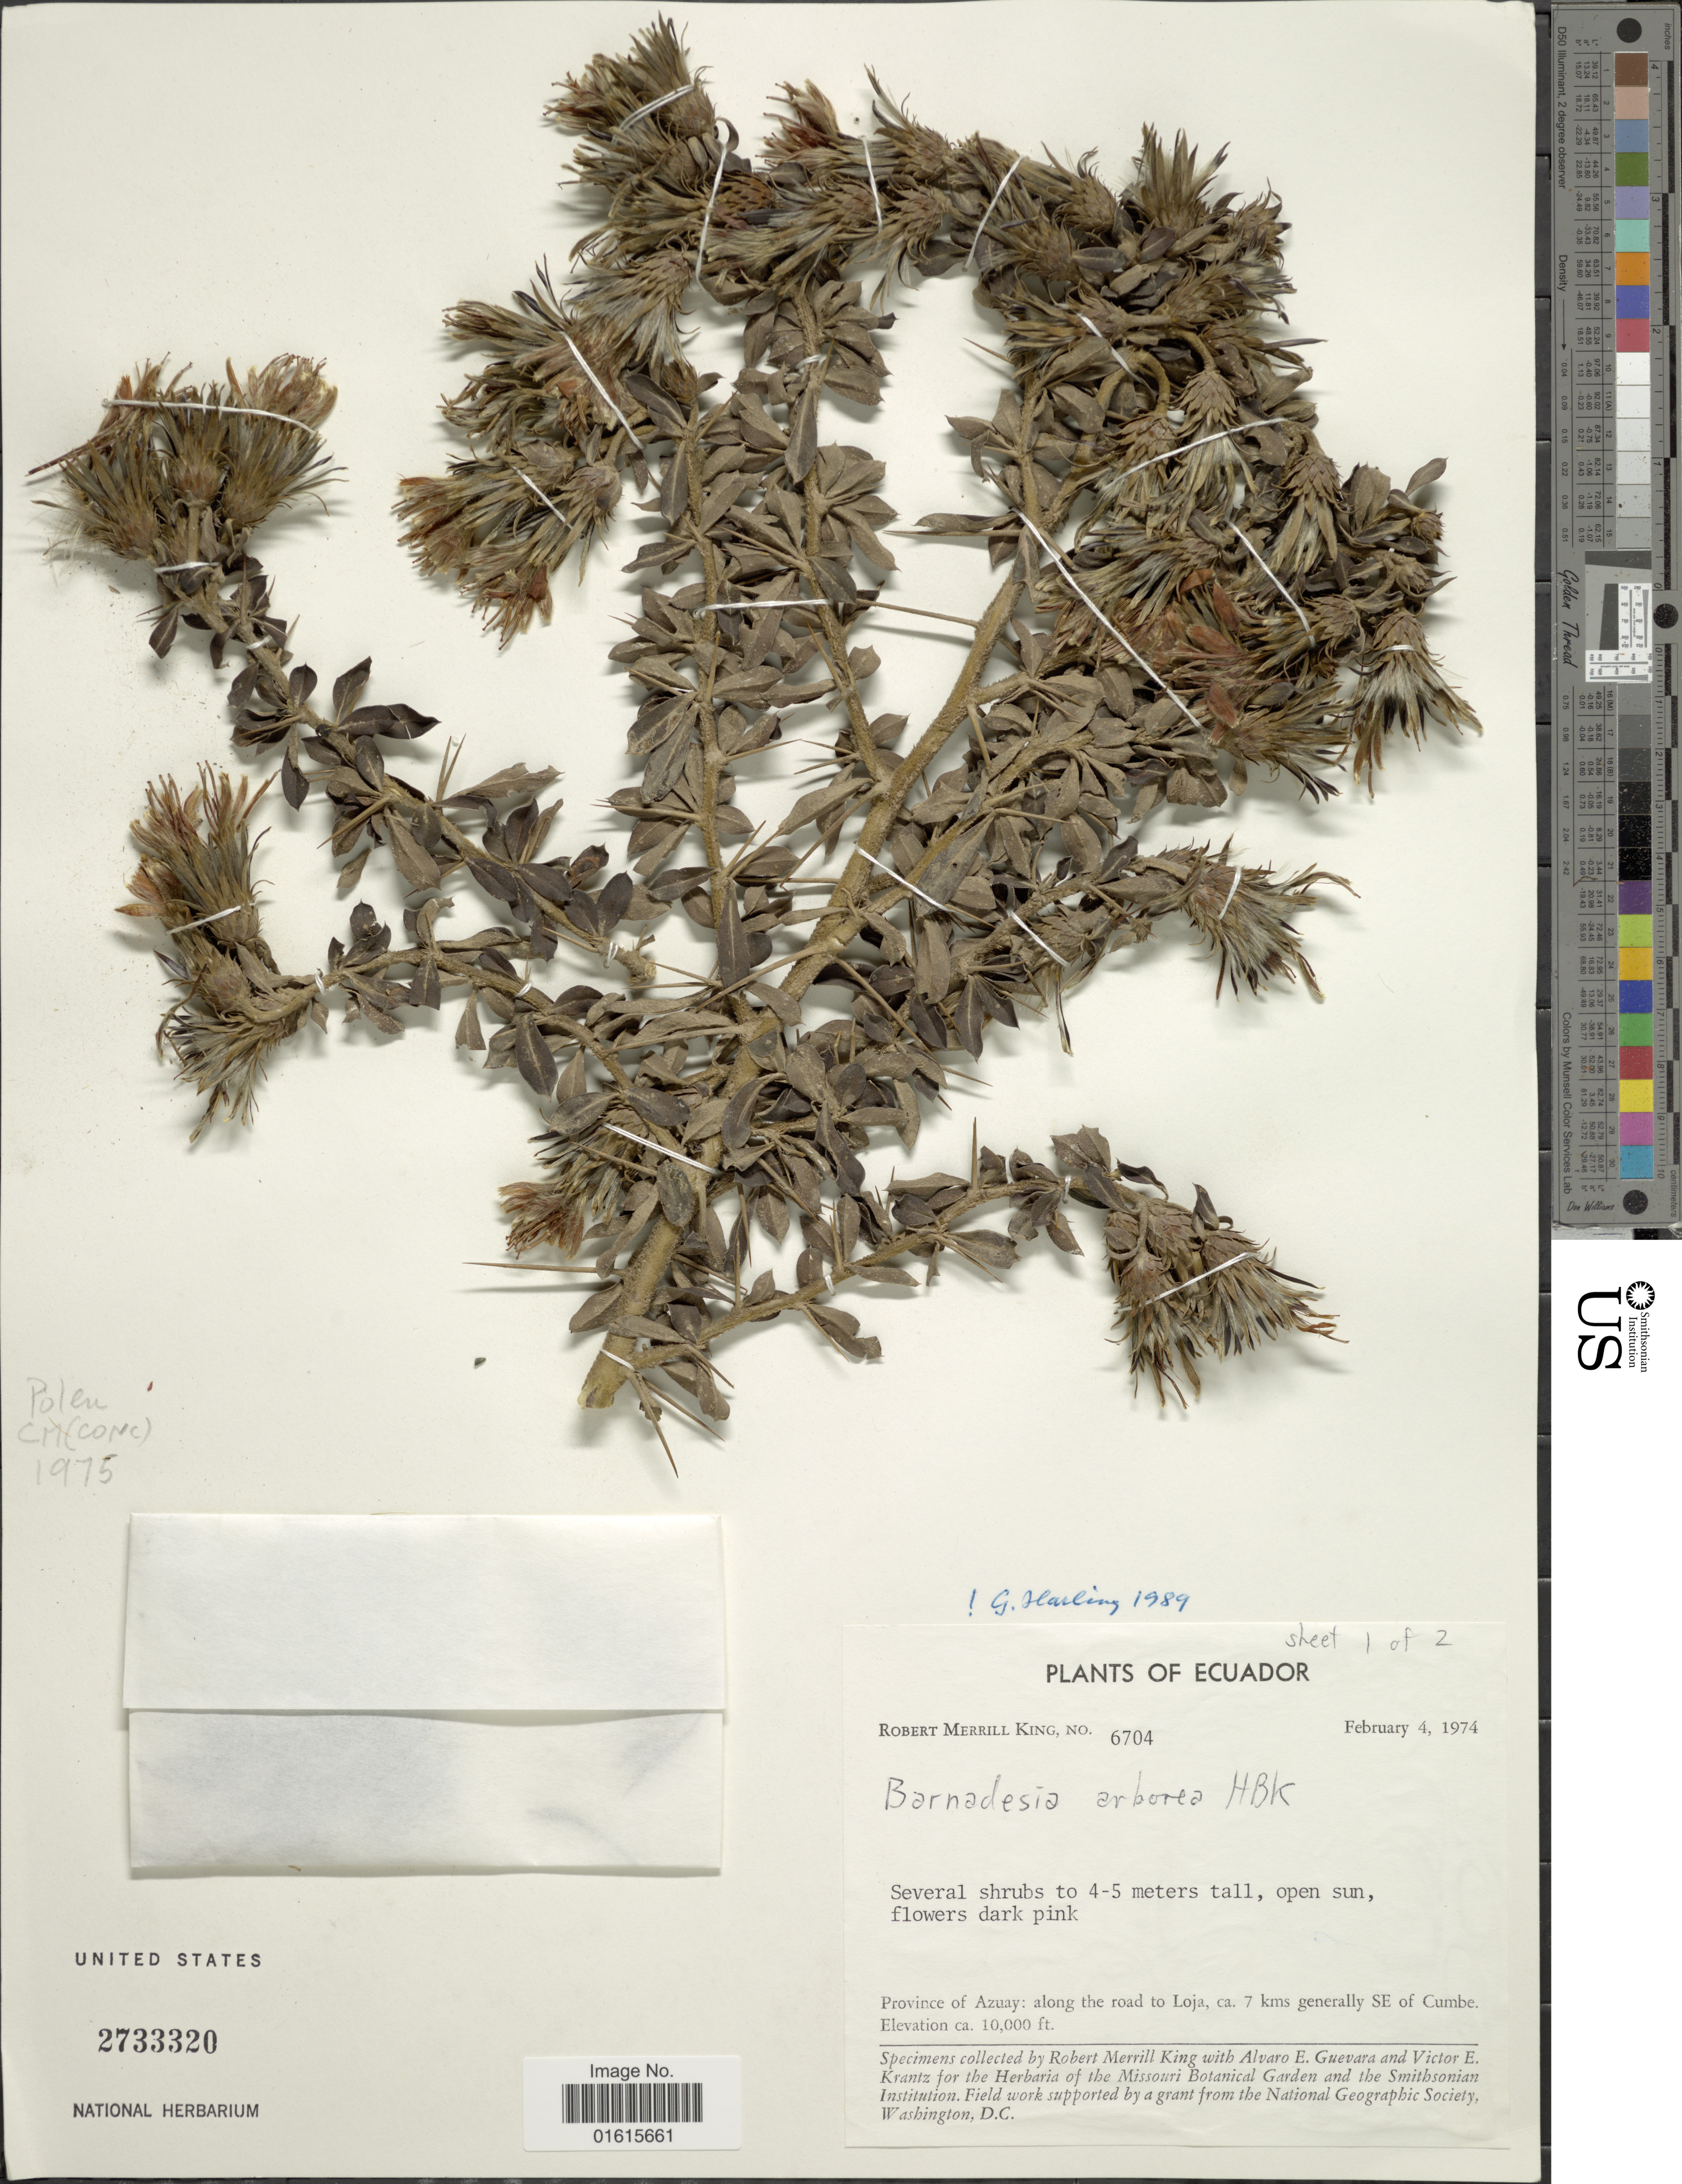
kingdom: Plantae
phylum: Tracheophyta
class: Magnoliopsida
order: Asterales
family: Asteraceae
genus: Barnadesia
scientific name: Barnadesia arborea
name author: Kunth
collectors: R. M. King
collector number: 6704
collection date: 1974-02-04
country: Ecuador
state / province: Azuay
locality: Along the road to Loja, ca. 7 kms generally SE of Cumbe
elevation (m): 3048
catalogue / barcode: US 2733320